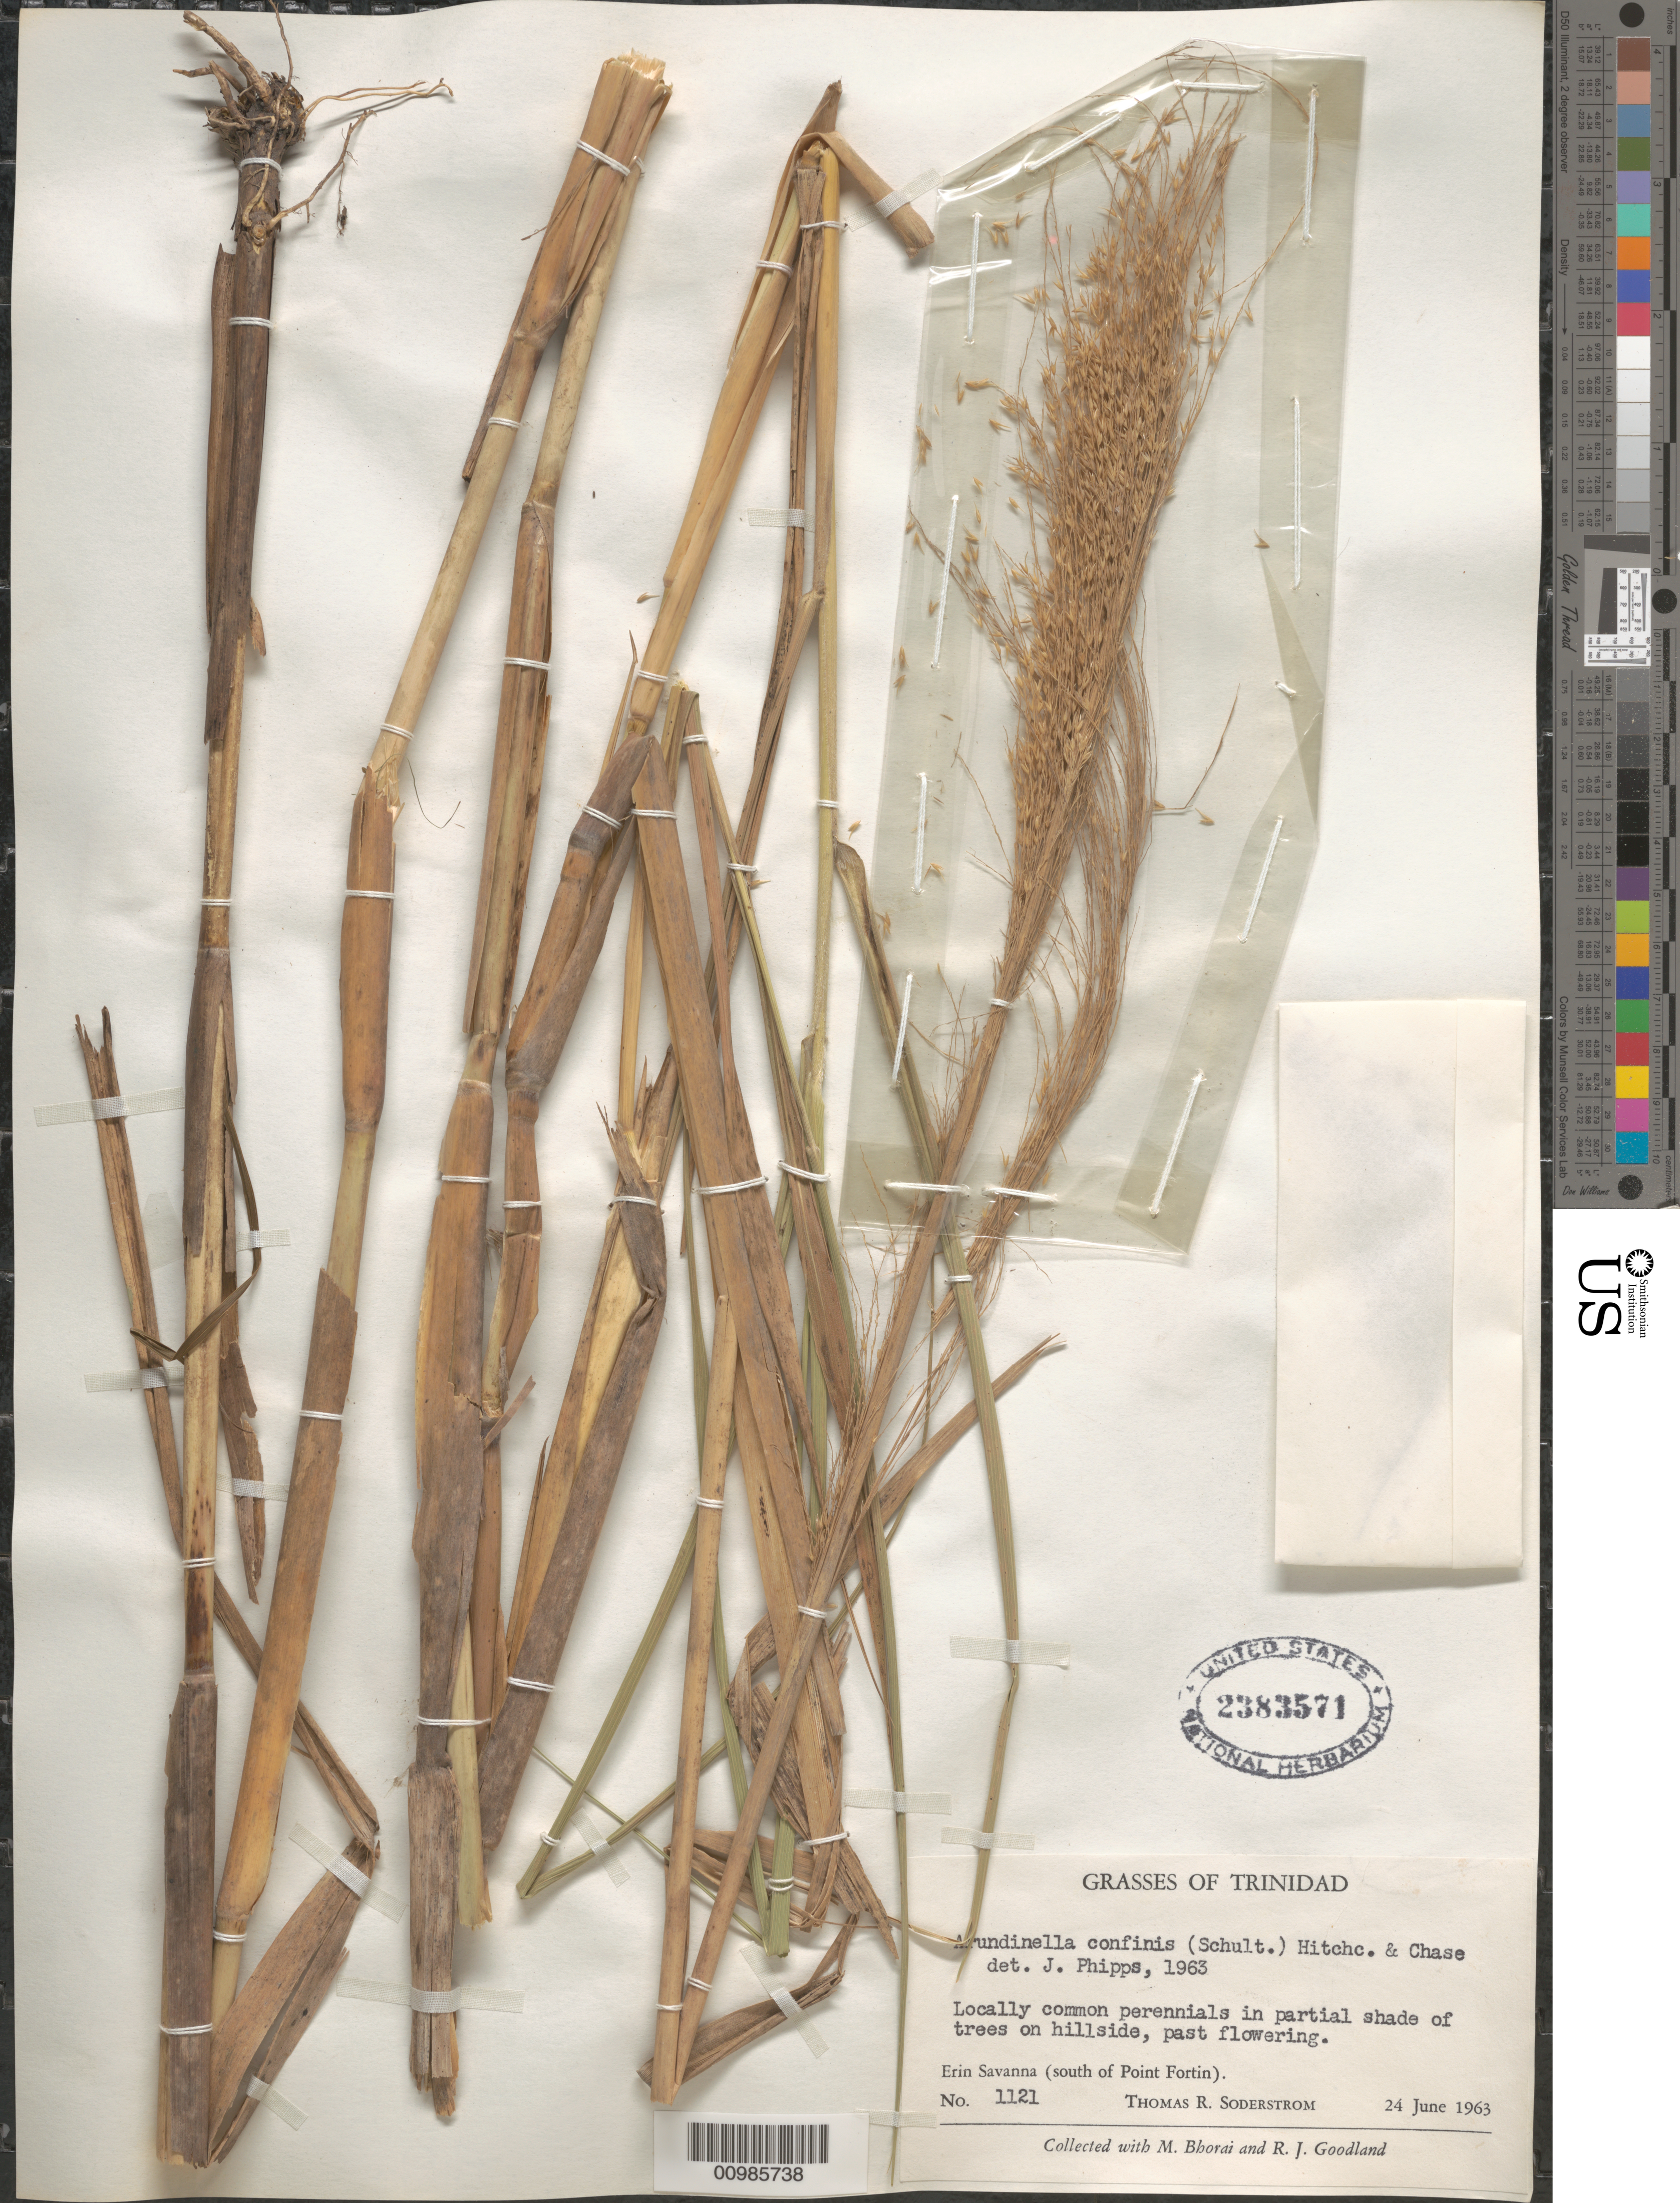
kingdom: Plantae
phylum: Tracheophyta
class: Liliopsida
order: Poales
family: Poaceae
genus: Arundinella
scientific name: Arundinella hispida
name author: (Humb. & Bonpl. ex Willd.) Kuntze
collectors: T. R. Soderstrom, M. Bhorai & R. Goodland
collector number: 1121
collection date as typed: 24 Jun 1963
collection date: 1963-06-24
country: Trinidad and Tobago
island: Trinidad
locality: Erin Savanna, south of Point Fortin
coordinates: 0 N, 0 E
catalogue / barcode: US 2383571